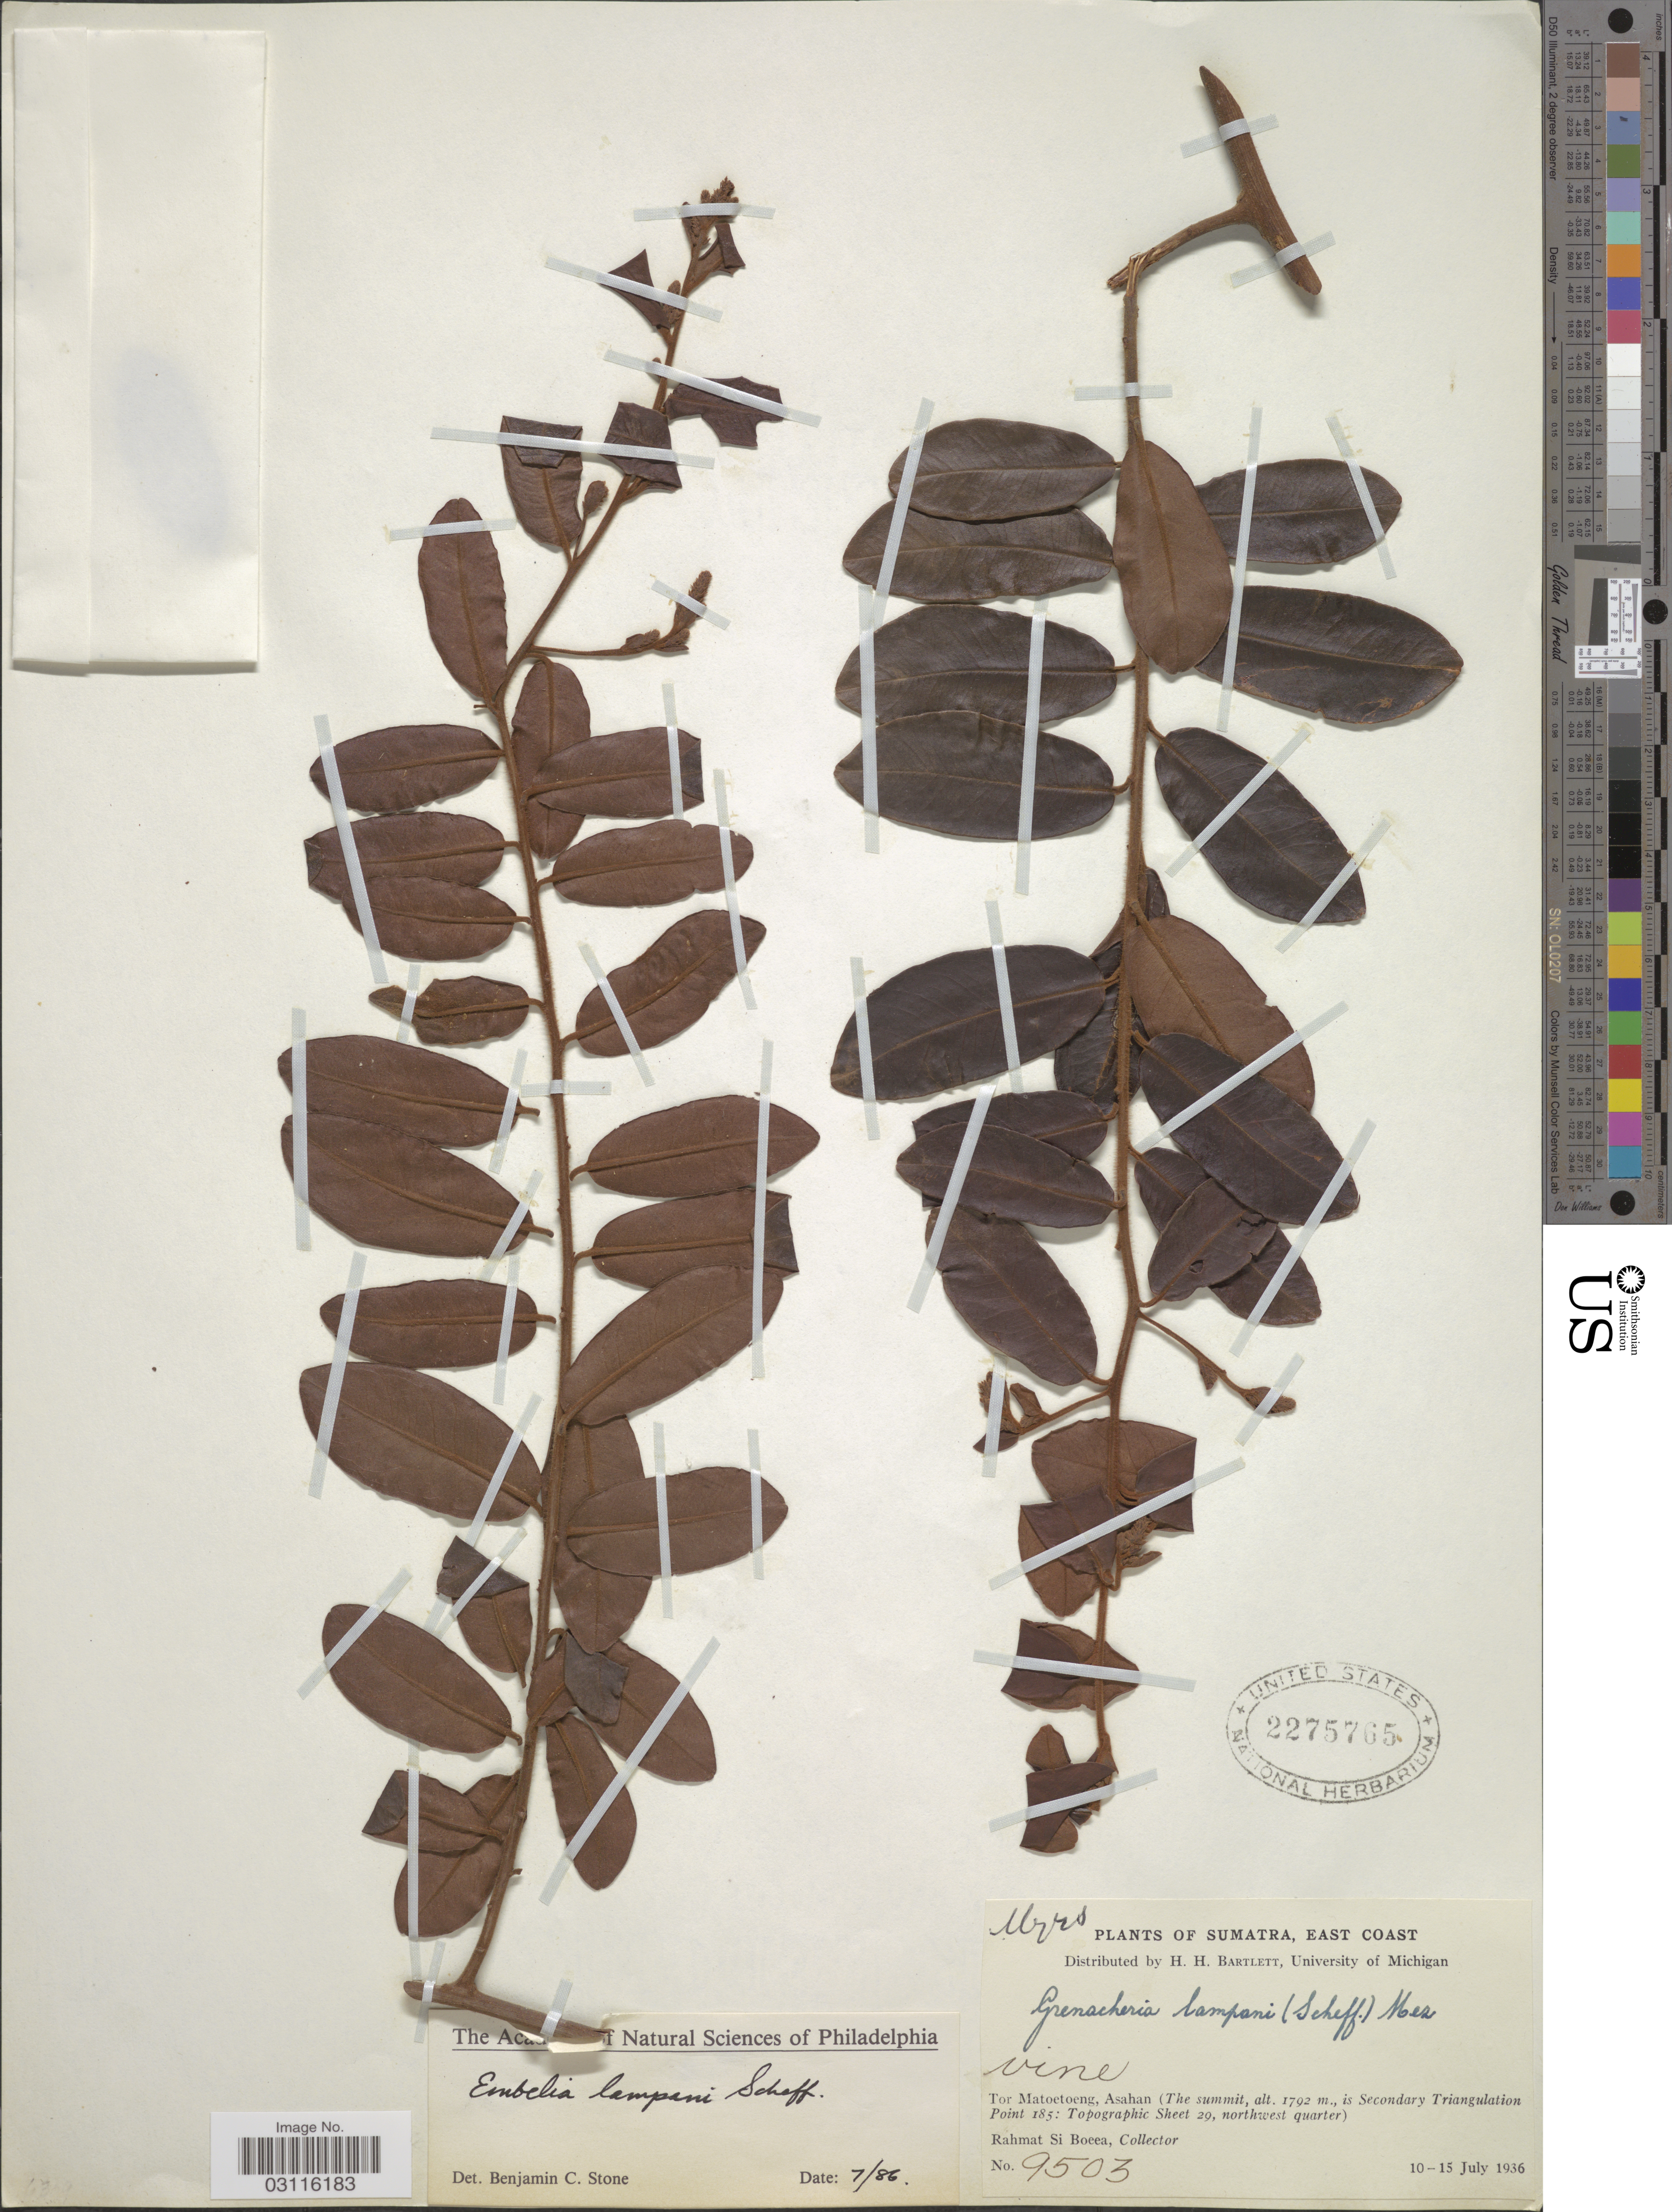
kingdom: Plantae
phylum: Tracheophyta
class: Magnoliopsida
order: Ericales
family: Primulaceae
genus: Embelia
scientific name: Embelia lampani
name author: Scheff.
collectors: Rahmat Si Boeea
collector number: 9503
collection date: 1936-07-10/1936-07-15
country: Indonesia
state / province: Sumatra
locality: East Coast. Tor Matoetoeng, Asahan (The summit, is Secondary Triangulation Point 185: Topographic Sheet 29, northwest quarter).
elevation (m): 1792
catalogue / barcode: US 2275765